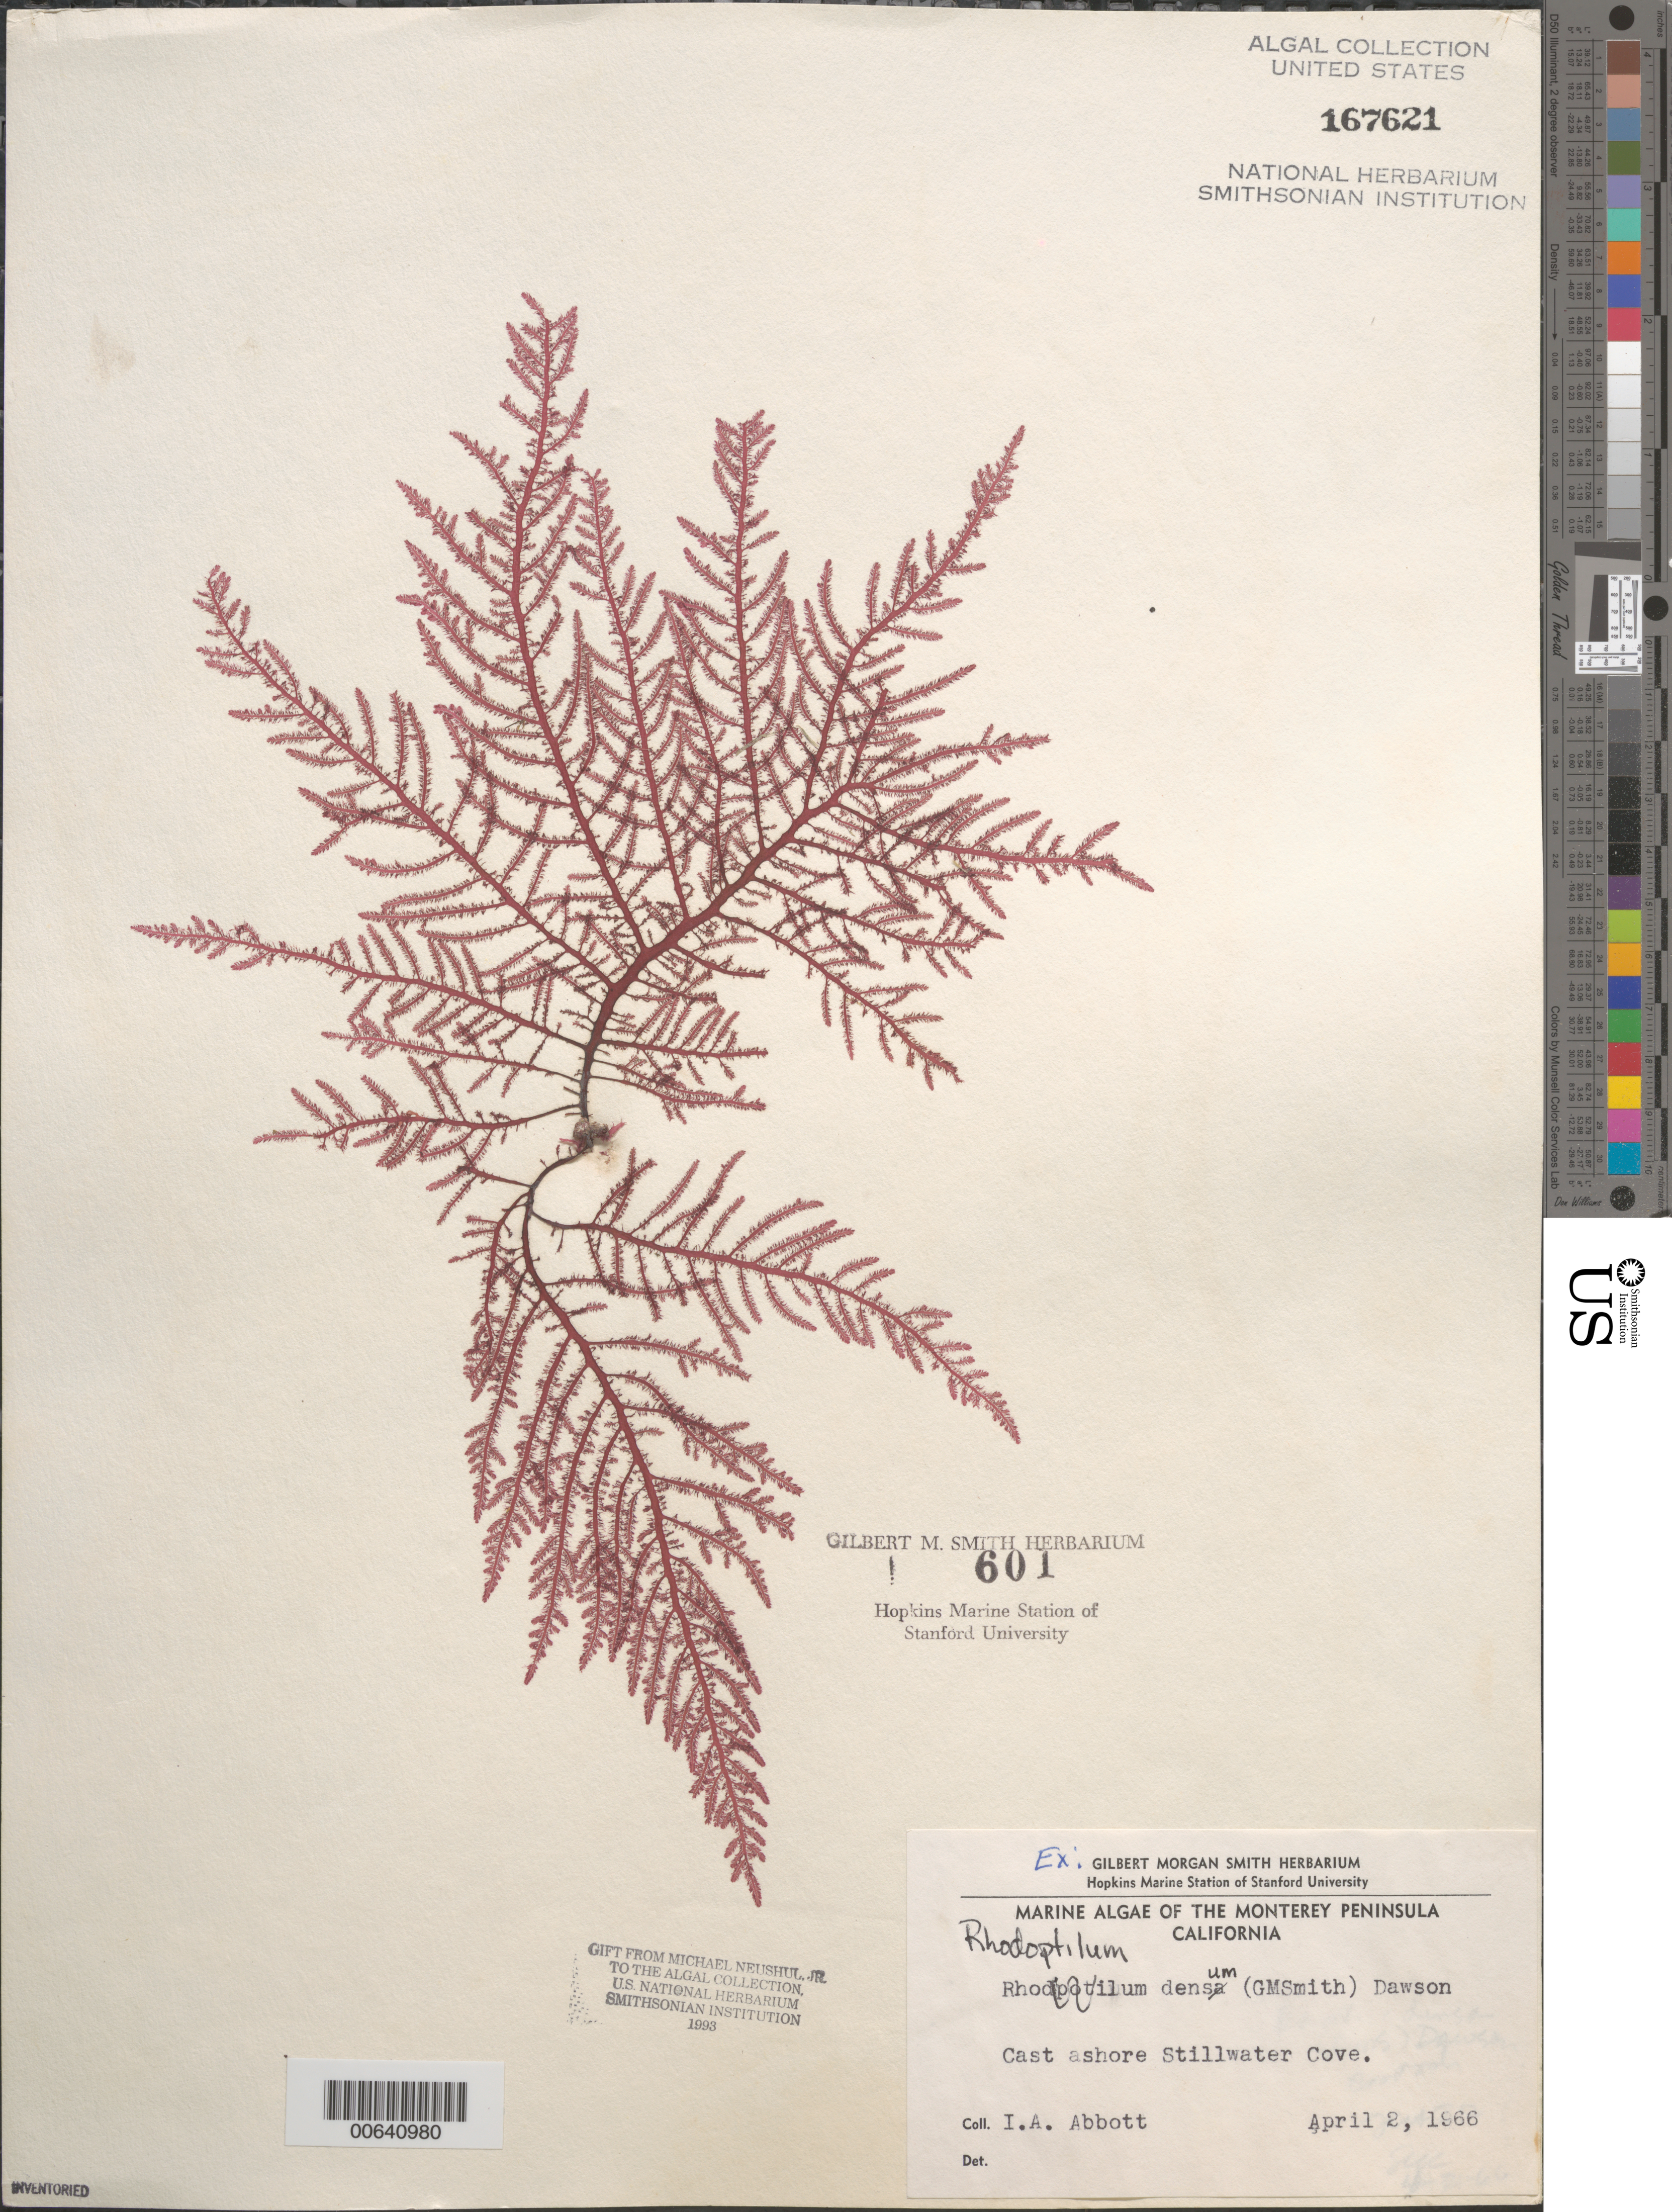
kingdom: Plantae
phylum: Rhodophyta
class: Florideophyceae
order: Ceramiales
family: Dasyaceae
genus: Rhodoptilum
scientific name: Rhodoptilum plumosum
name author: (Harv. & Bail.) Kylin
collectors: I. A. Abbott & L. Hair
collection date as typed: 02 Apr 1966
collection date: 1966-04-02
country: United States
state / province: California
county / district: Monterey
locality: Stillwater Cove, Monterey Peninsula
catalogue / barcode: US 167621